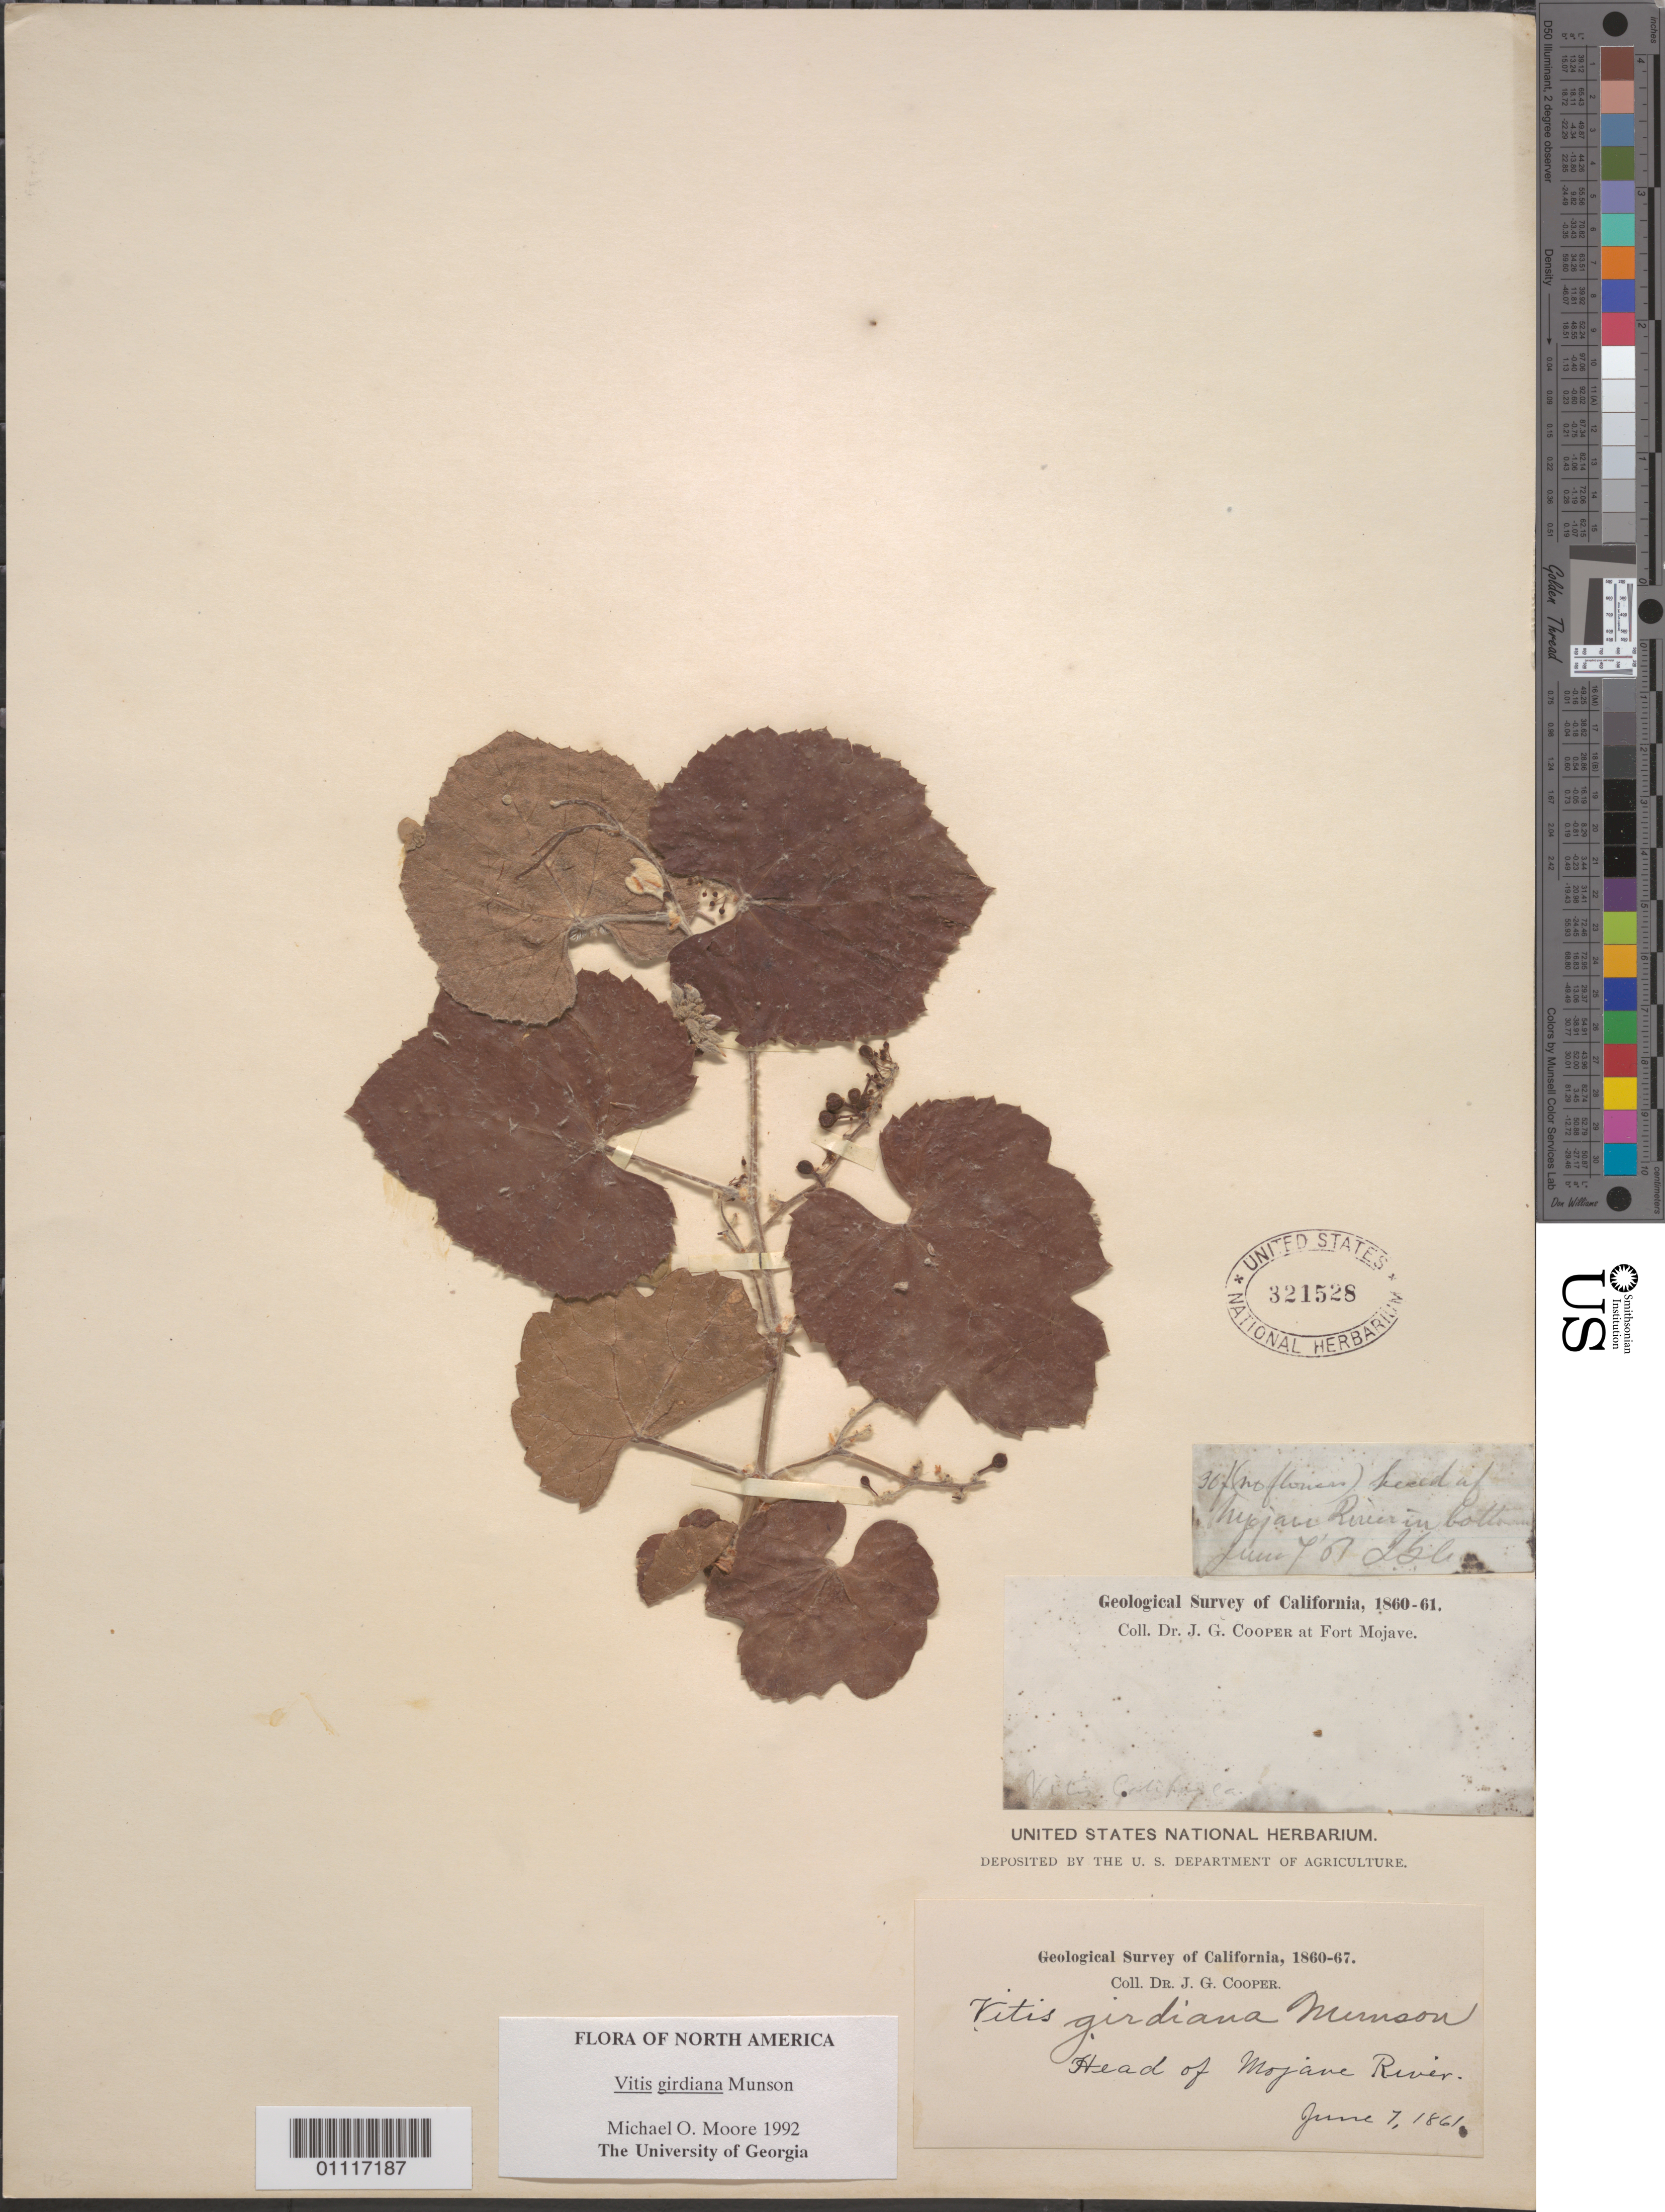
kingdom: Plantae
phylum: Tracheophyta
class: Magnoliopsida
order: Vitales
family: Vitaceae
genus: Vitis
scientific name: Vitis girdiana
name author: Munson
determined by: Moore, M. O.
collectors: J. G. Cooper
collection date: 1861-06-07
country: United States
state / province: California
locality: Head of Mojave River.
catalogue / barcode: US 321528